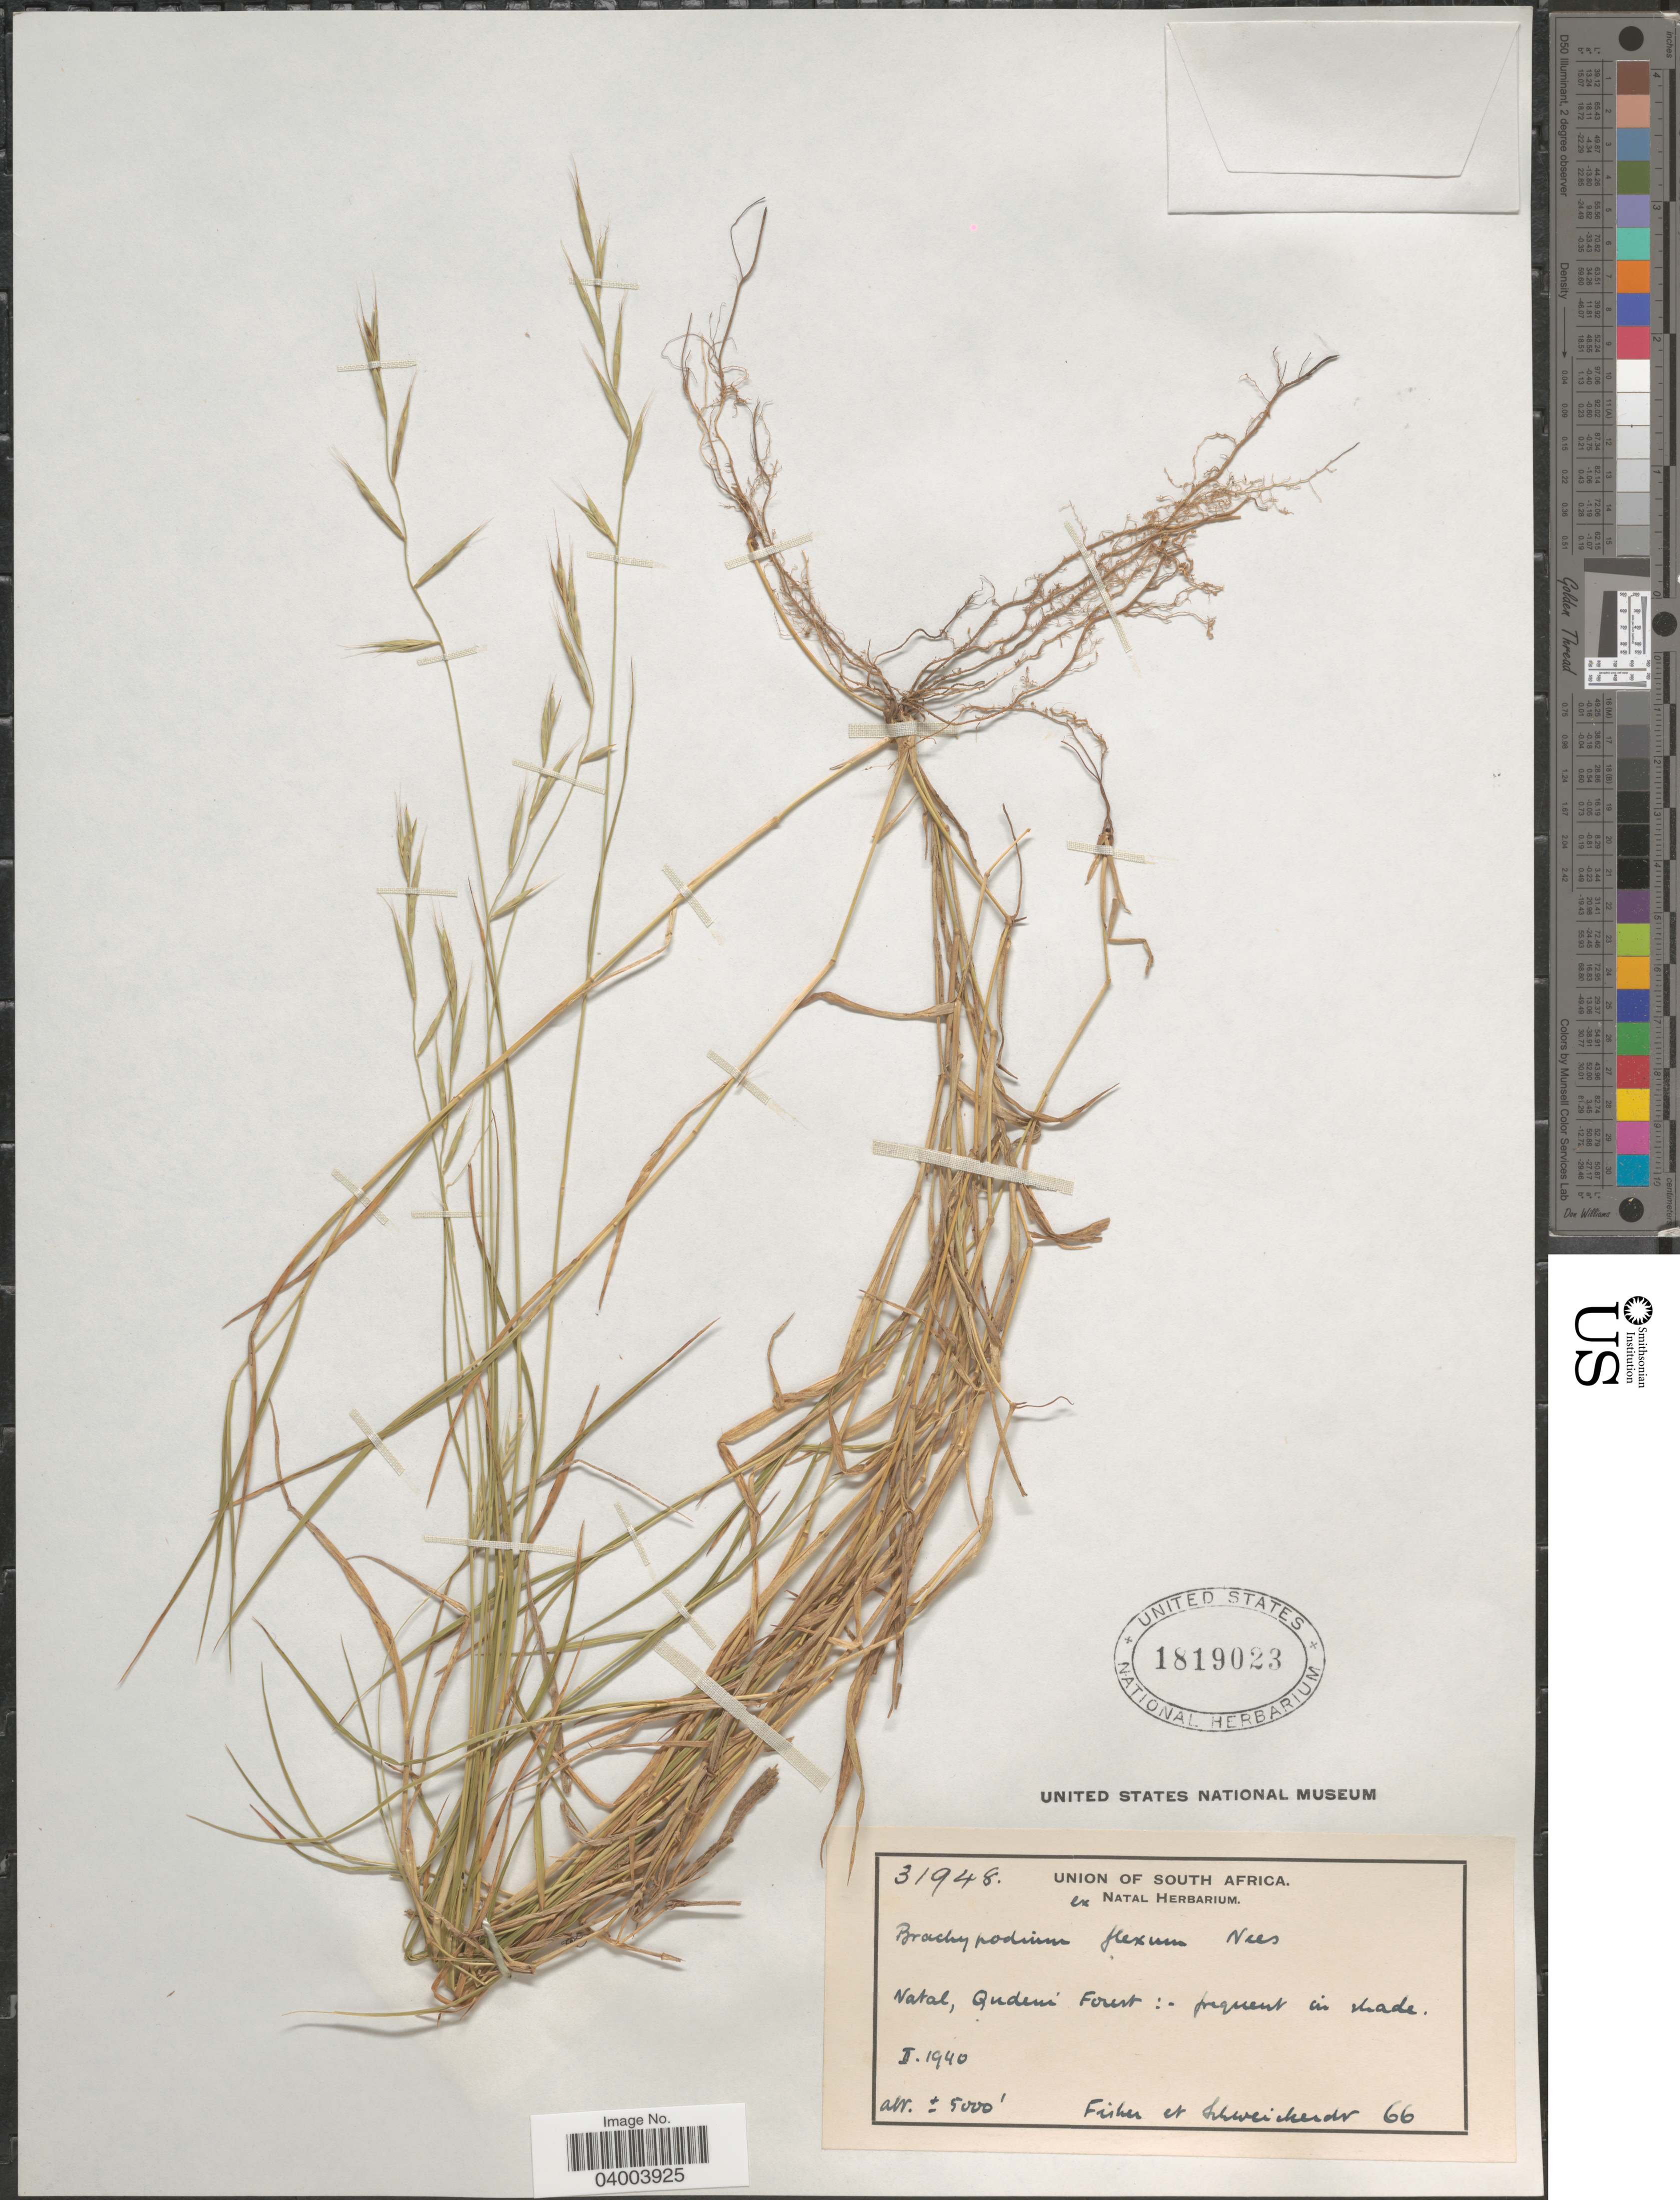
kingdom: Plantae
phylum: Tracheophyta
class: Liliopsida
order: Poales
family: Poaceae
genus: Brachypodium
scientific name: Brachypodium flexum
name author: Nees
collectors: -- Fisher & -. Schweickerdt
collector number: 66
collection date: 1940-02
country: South Africa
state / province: KwaZulu-Natal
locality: Natal, Qudeni Forest.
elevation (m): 1524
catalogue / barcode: US 1819023